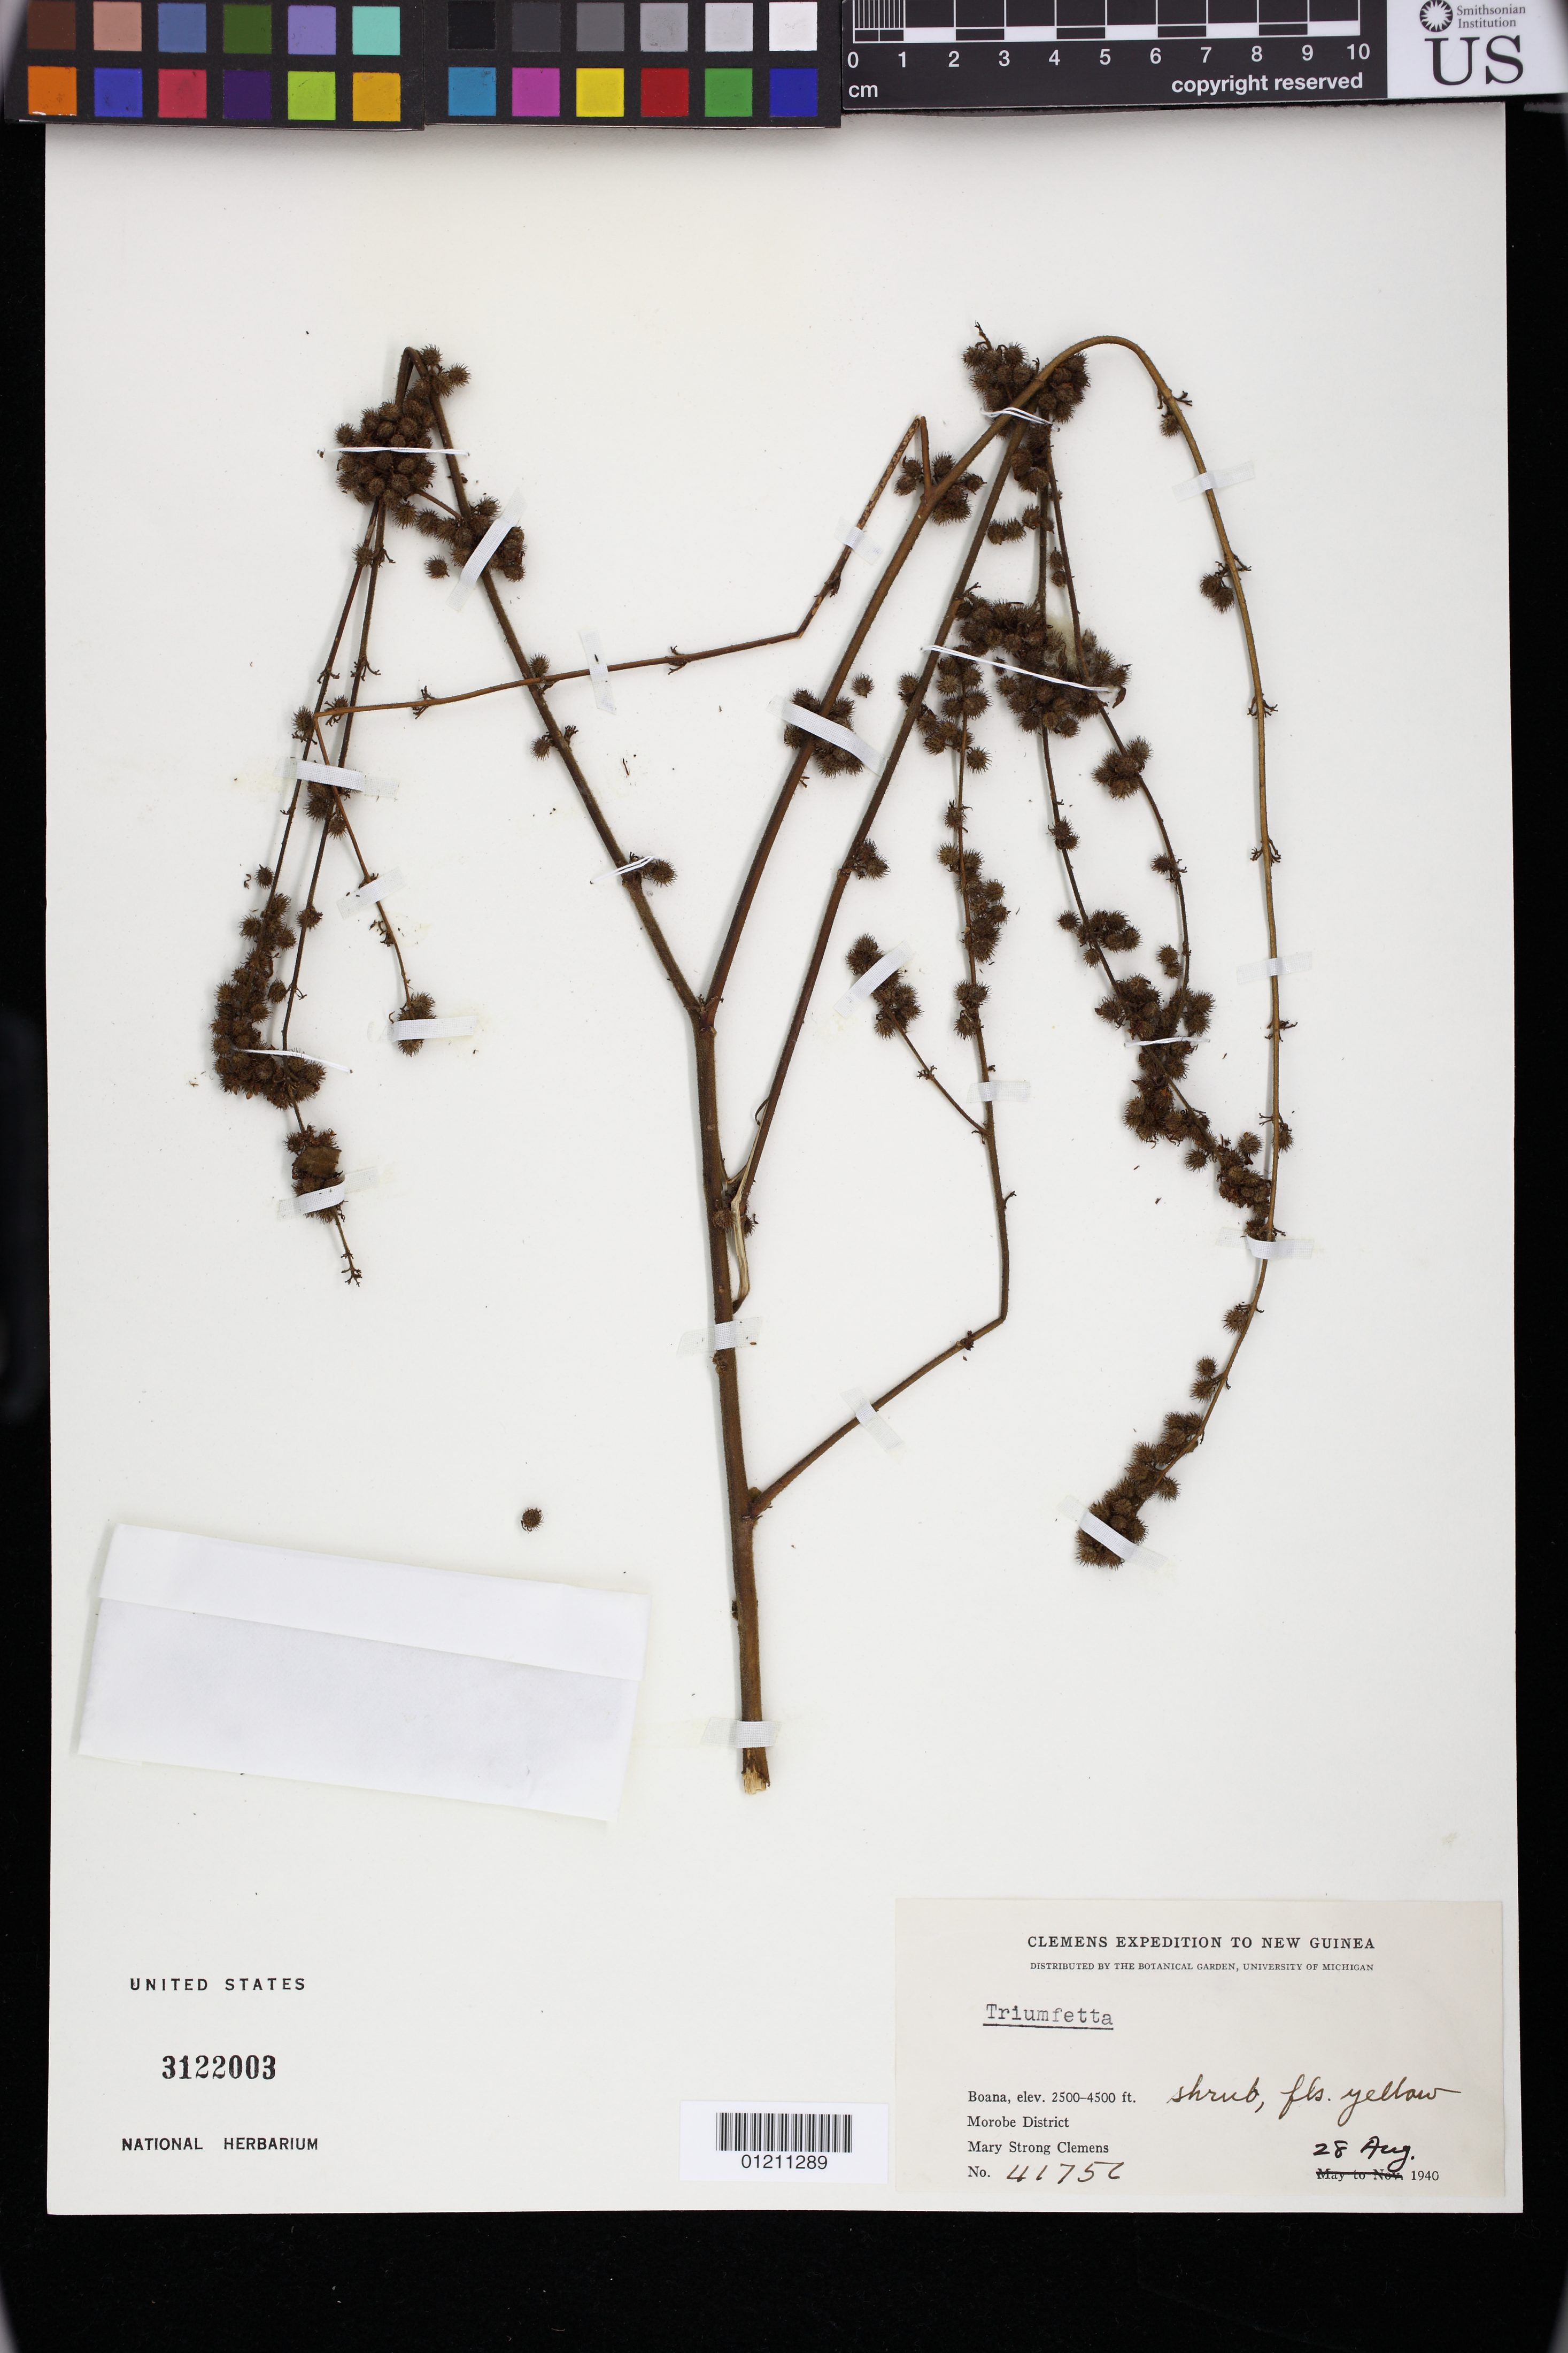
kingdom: Plantae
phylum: Tracheophyta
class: Magnoliopsida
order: Malvales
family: Malvaceae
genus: Triumfetta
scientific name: Triumfetta sp.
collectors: M. S. Clemens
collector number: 41756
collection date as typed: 28 Aug 1940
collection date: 1940-08-28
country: Papua New Guinea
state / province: Morobe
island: New Guinea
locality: Boana, Morobe District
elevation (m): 762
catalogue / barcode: US 3122003